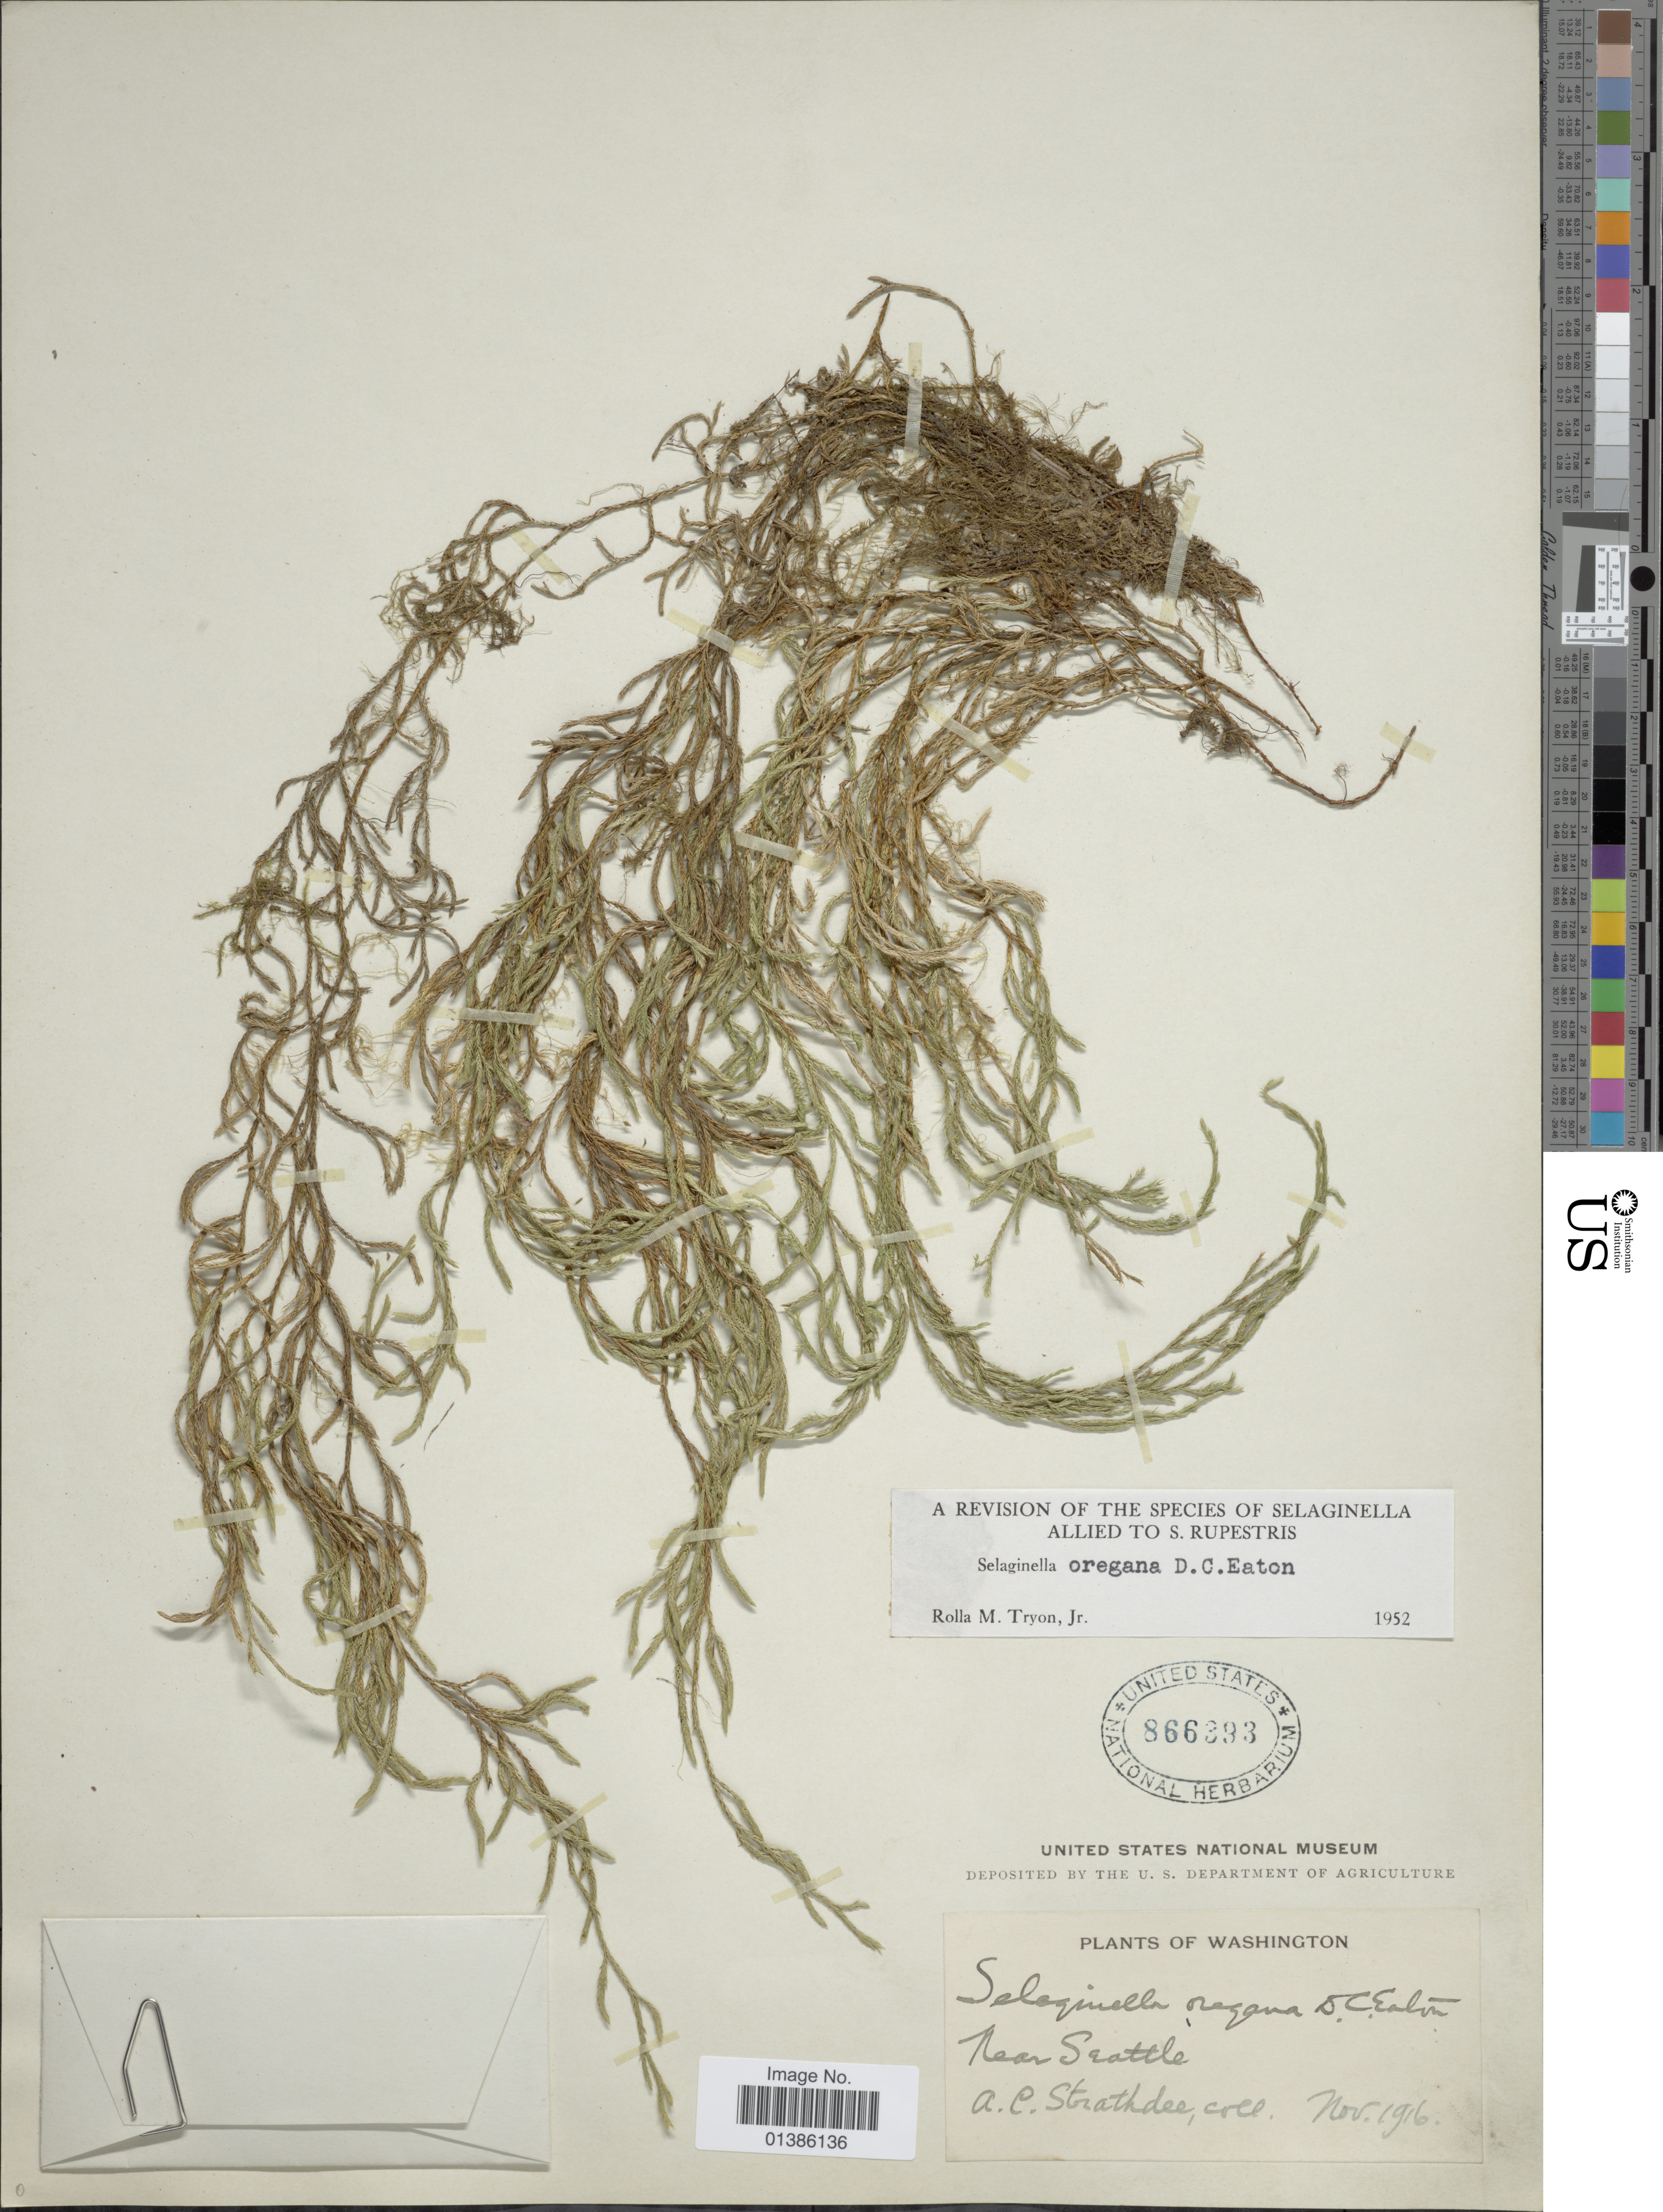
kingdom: Plantae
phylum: Tracheophyta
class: Lycopodiopsida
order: Selaginellales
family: Selaginellaceae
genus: Selaginella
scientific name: Selaginella oregana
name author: D.C. Eaton ex S. Watson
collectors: A. Strathdee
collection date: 1916-11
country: United States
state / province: Washington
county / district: King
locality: Near Seattle.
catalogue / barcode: US 866393